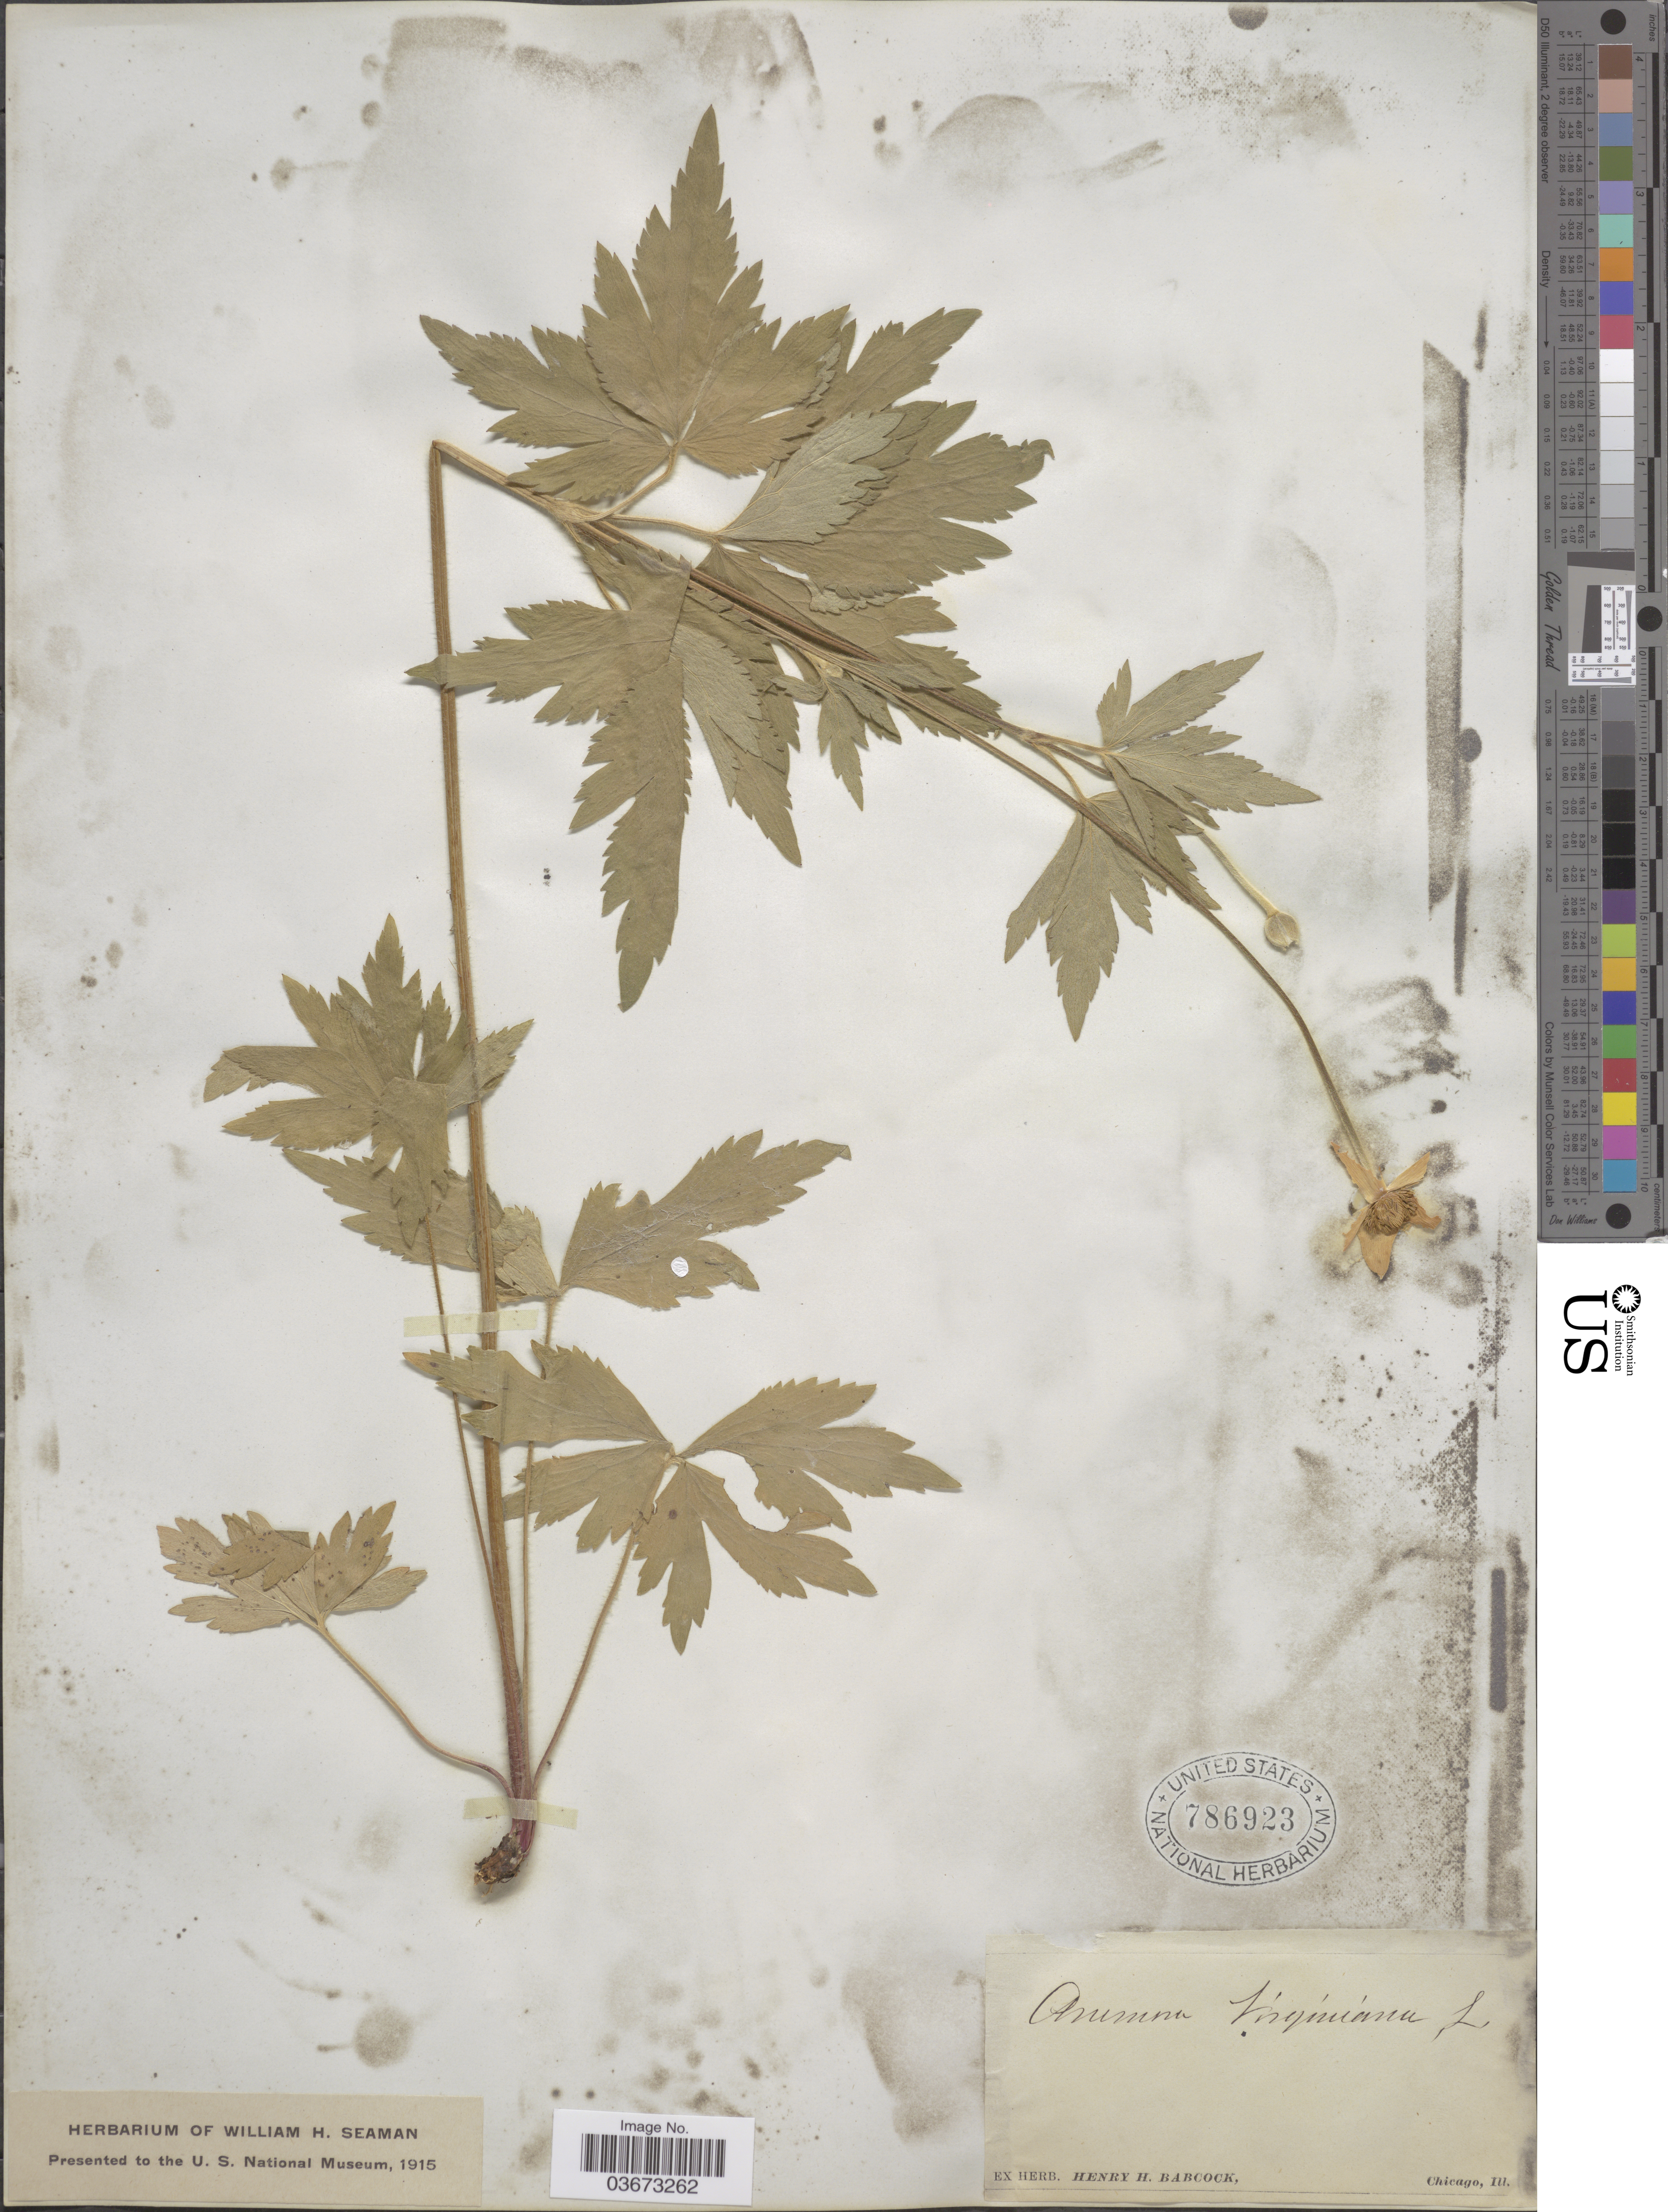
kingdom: Plantae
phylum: Tracheophyta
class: Magnoliopsida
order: Ranunculales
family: Ranunculaceae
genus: Anemone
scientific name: Anemone virginiana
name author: L.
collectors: ex herb. Henry Homes Babcock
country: United States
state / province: Illinois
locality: Chicago.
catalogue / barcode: US 786923